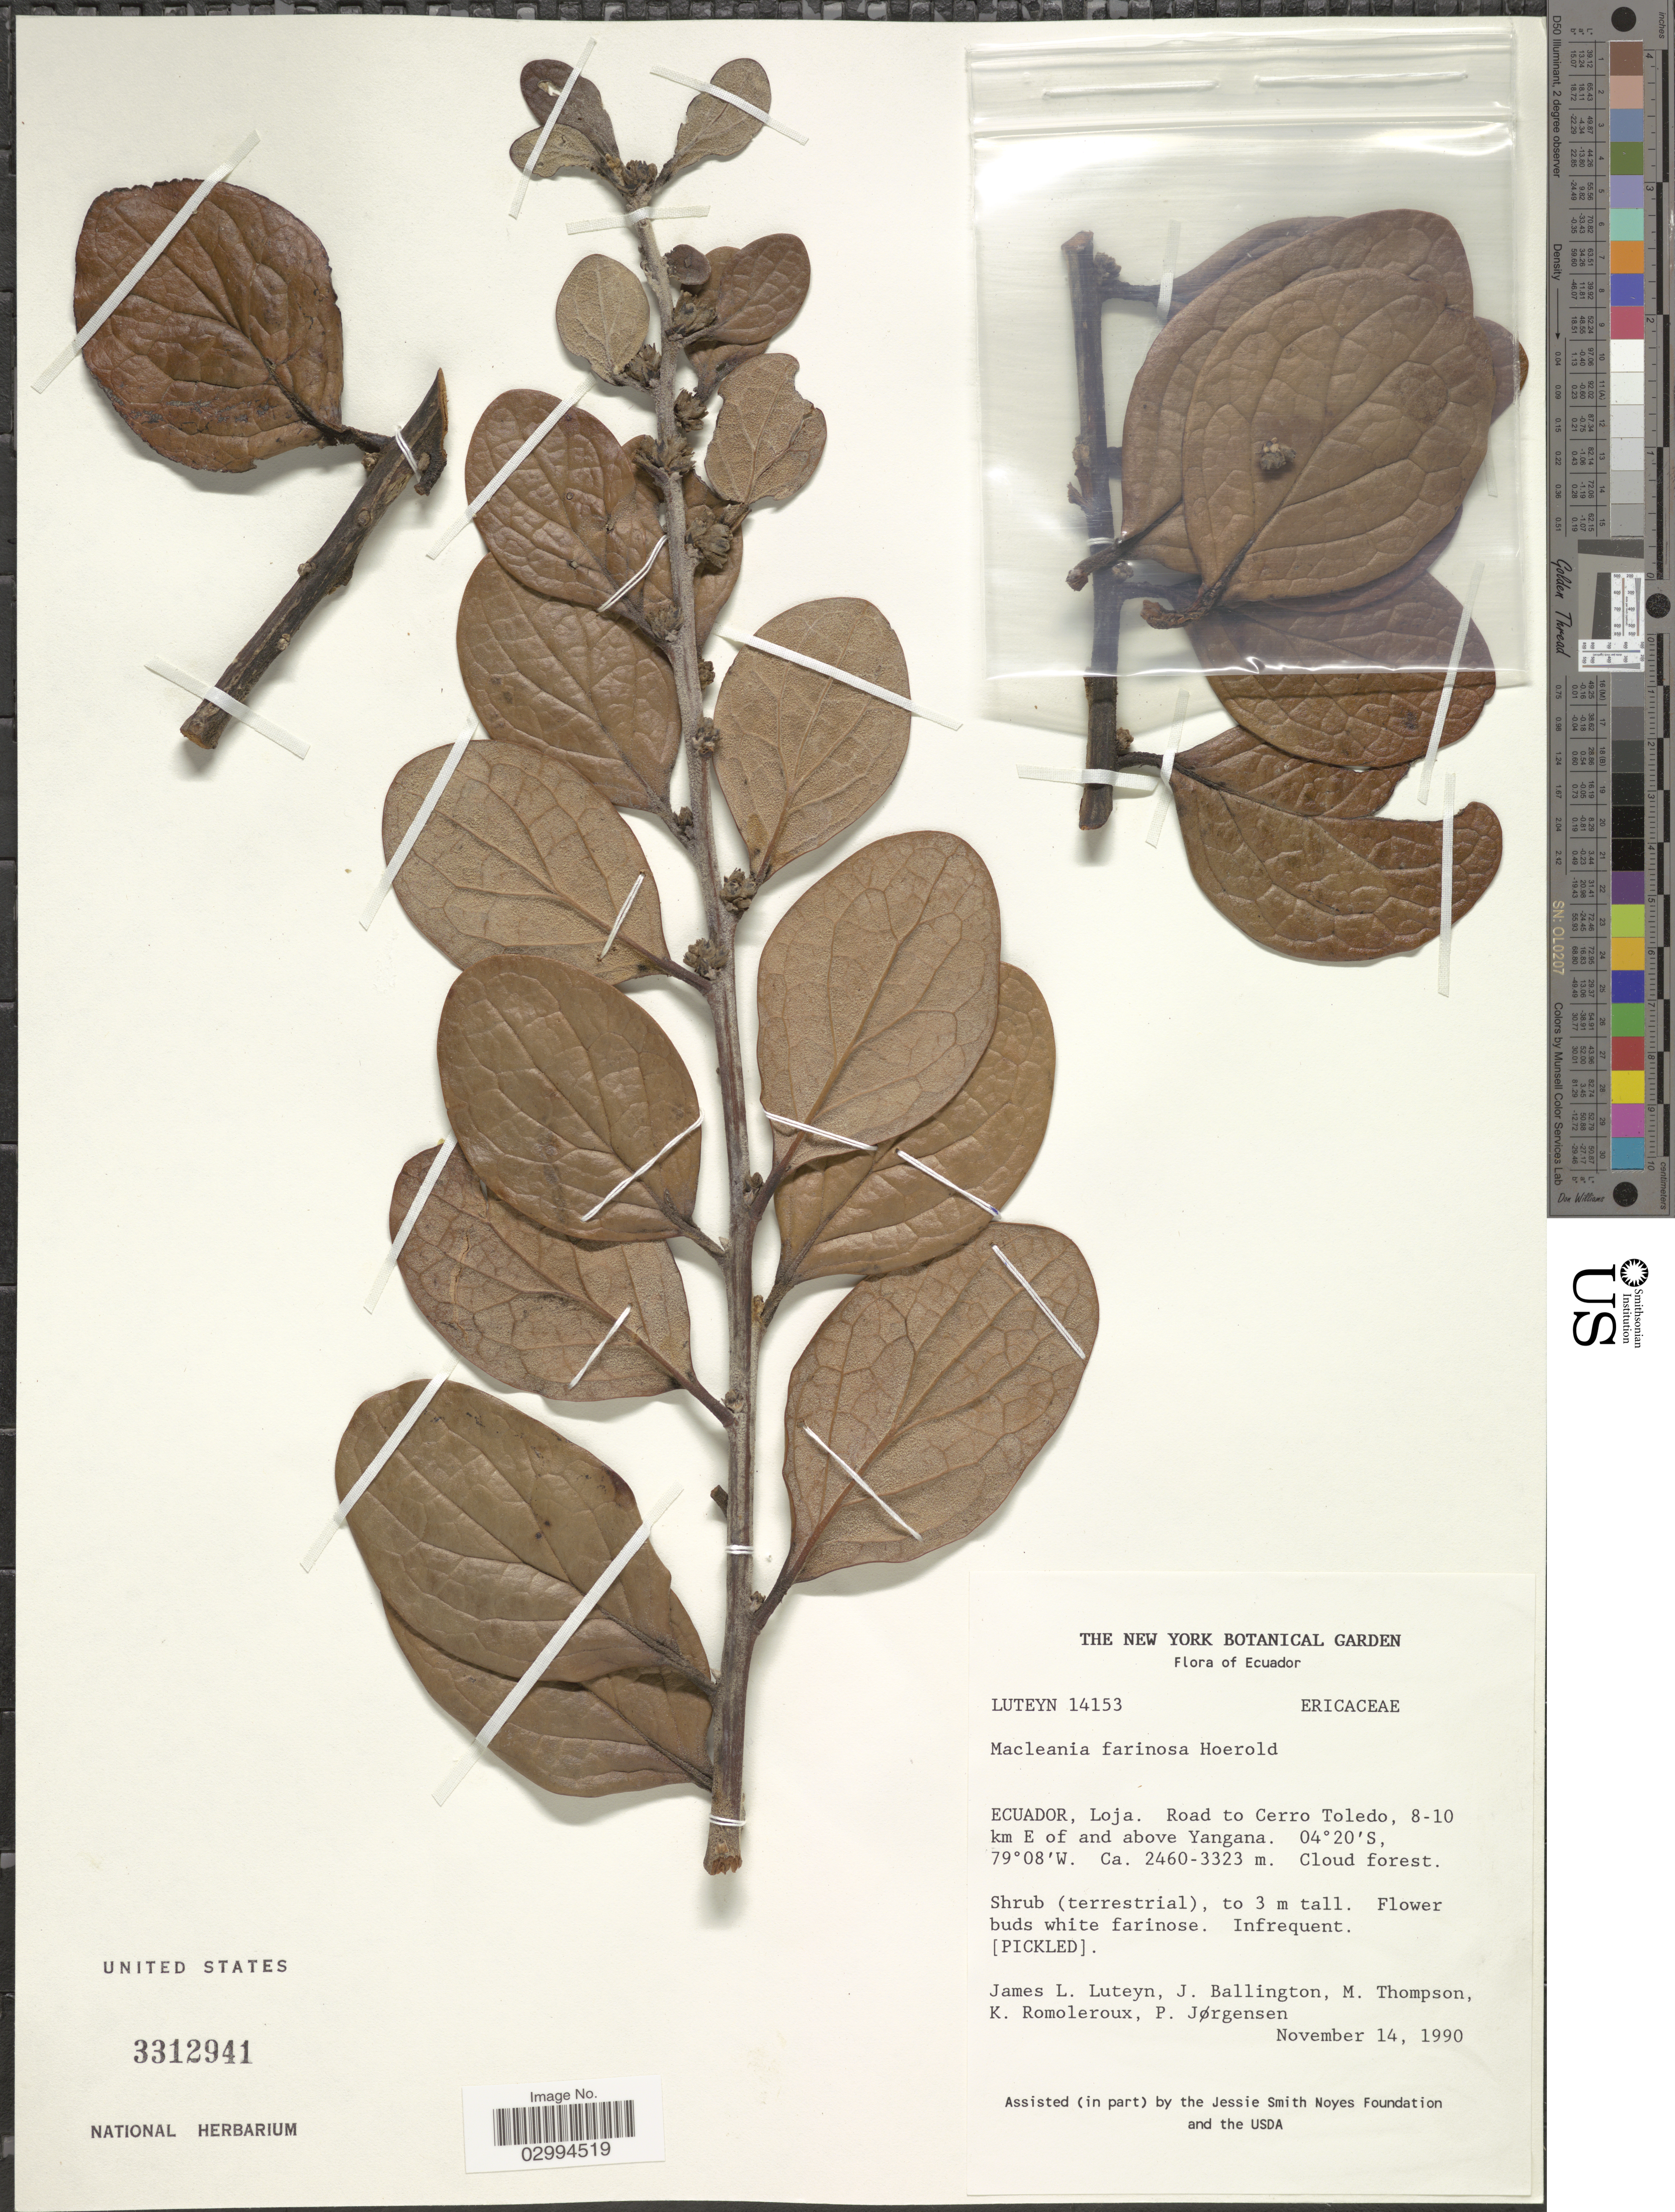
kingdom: Plantae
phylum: Tracheophyta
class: Magnoliopsida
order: Ericales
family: Ericaceae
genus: Macleania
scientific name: Macleania floribunda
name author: Hook.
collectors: J. L. Luteyn, J. Ballington, M. Thompson, K. Romoleroux & P. Jørgensen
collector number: LUTEYN14153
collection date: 1990-11-14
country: Ecuador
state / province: Loja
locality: Road to Cerro Toledo, 8-10 km E of and above Yangana.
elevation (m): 2460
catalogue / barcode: US 3312941